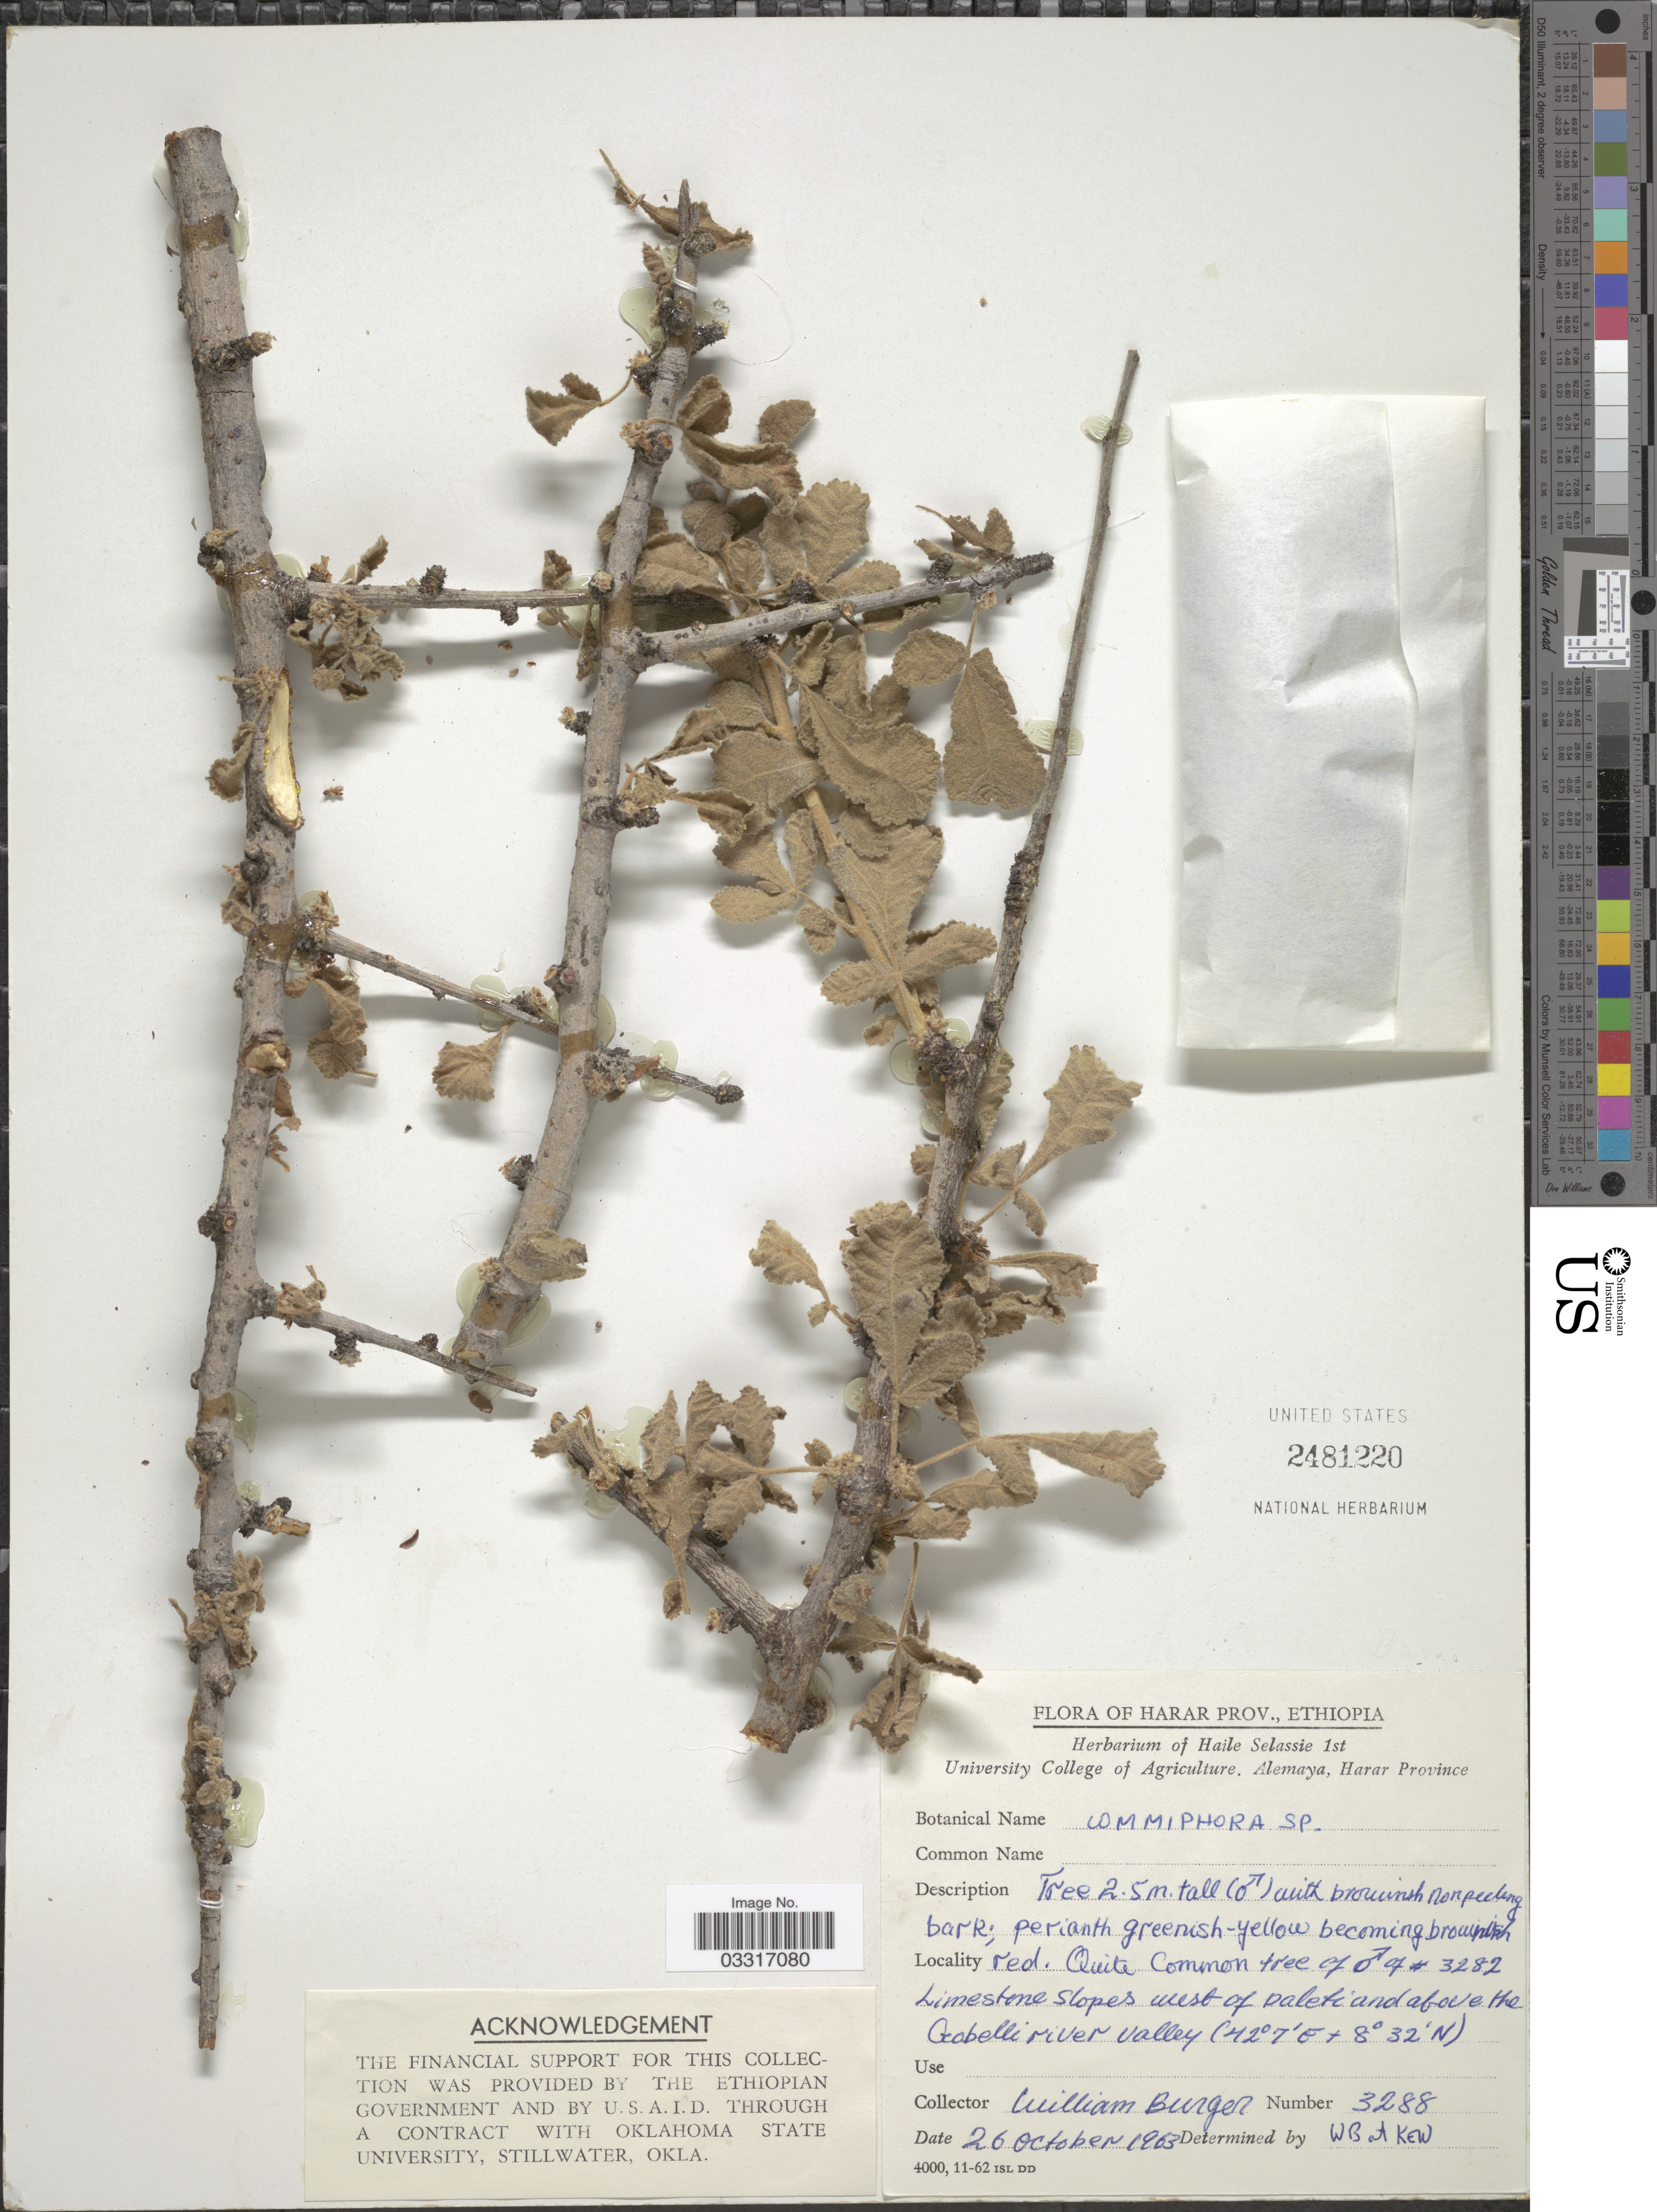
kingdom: Plantae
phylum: Tracheophyta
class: Magnoliopsida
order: Sapindales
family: Burseraceae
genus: Commiphora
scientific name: Commiphora sp.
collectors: W. Burger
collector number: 3288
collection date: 1963-10-26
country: Ethiopia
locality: Harar Prov. Limestone slopes west of paleti and above the Gobelli river valley.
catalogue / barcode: US 2481220